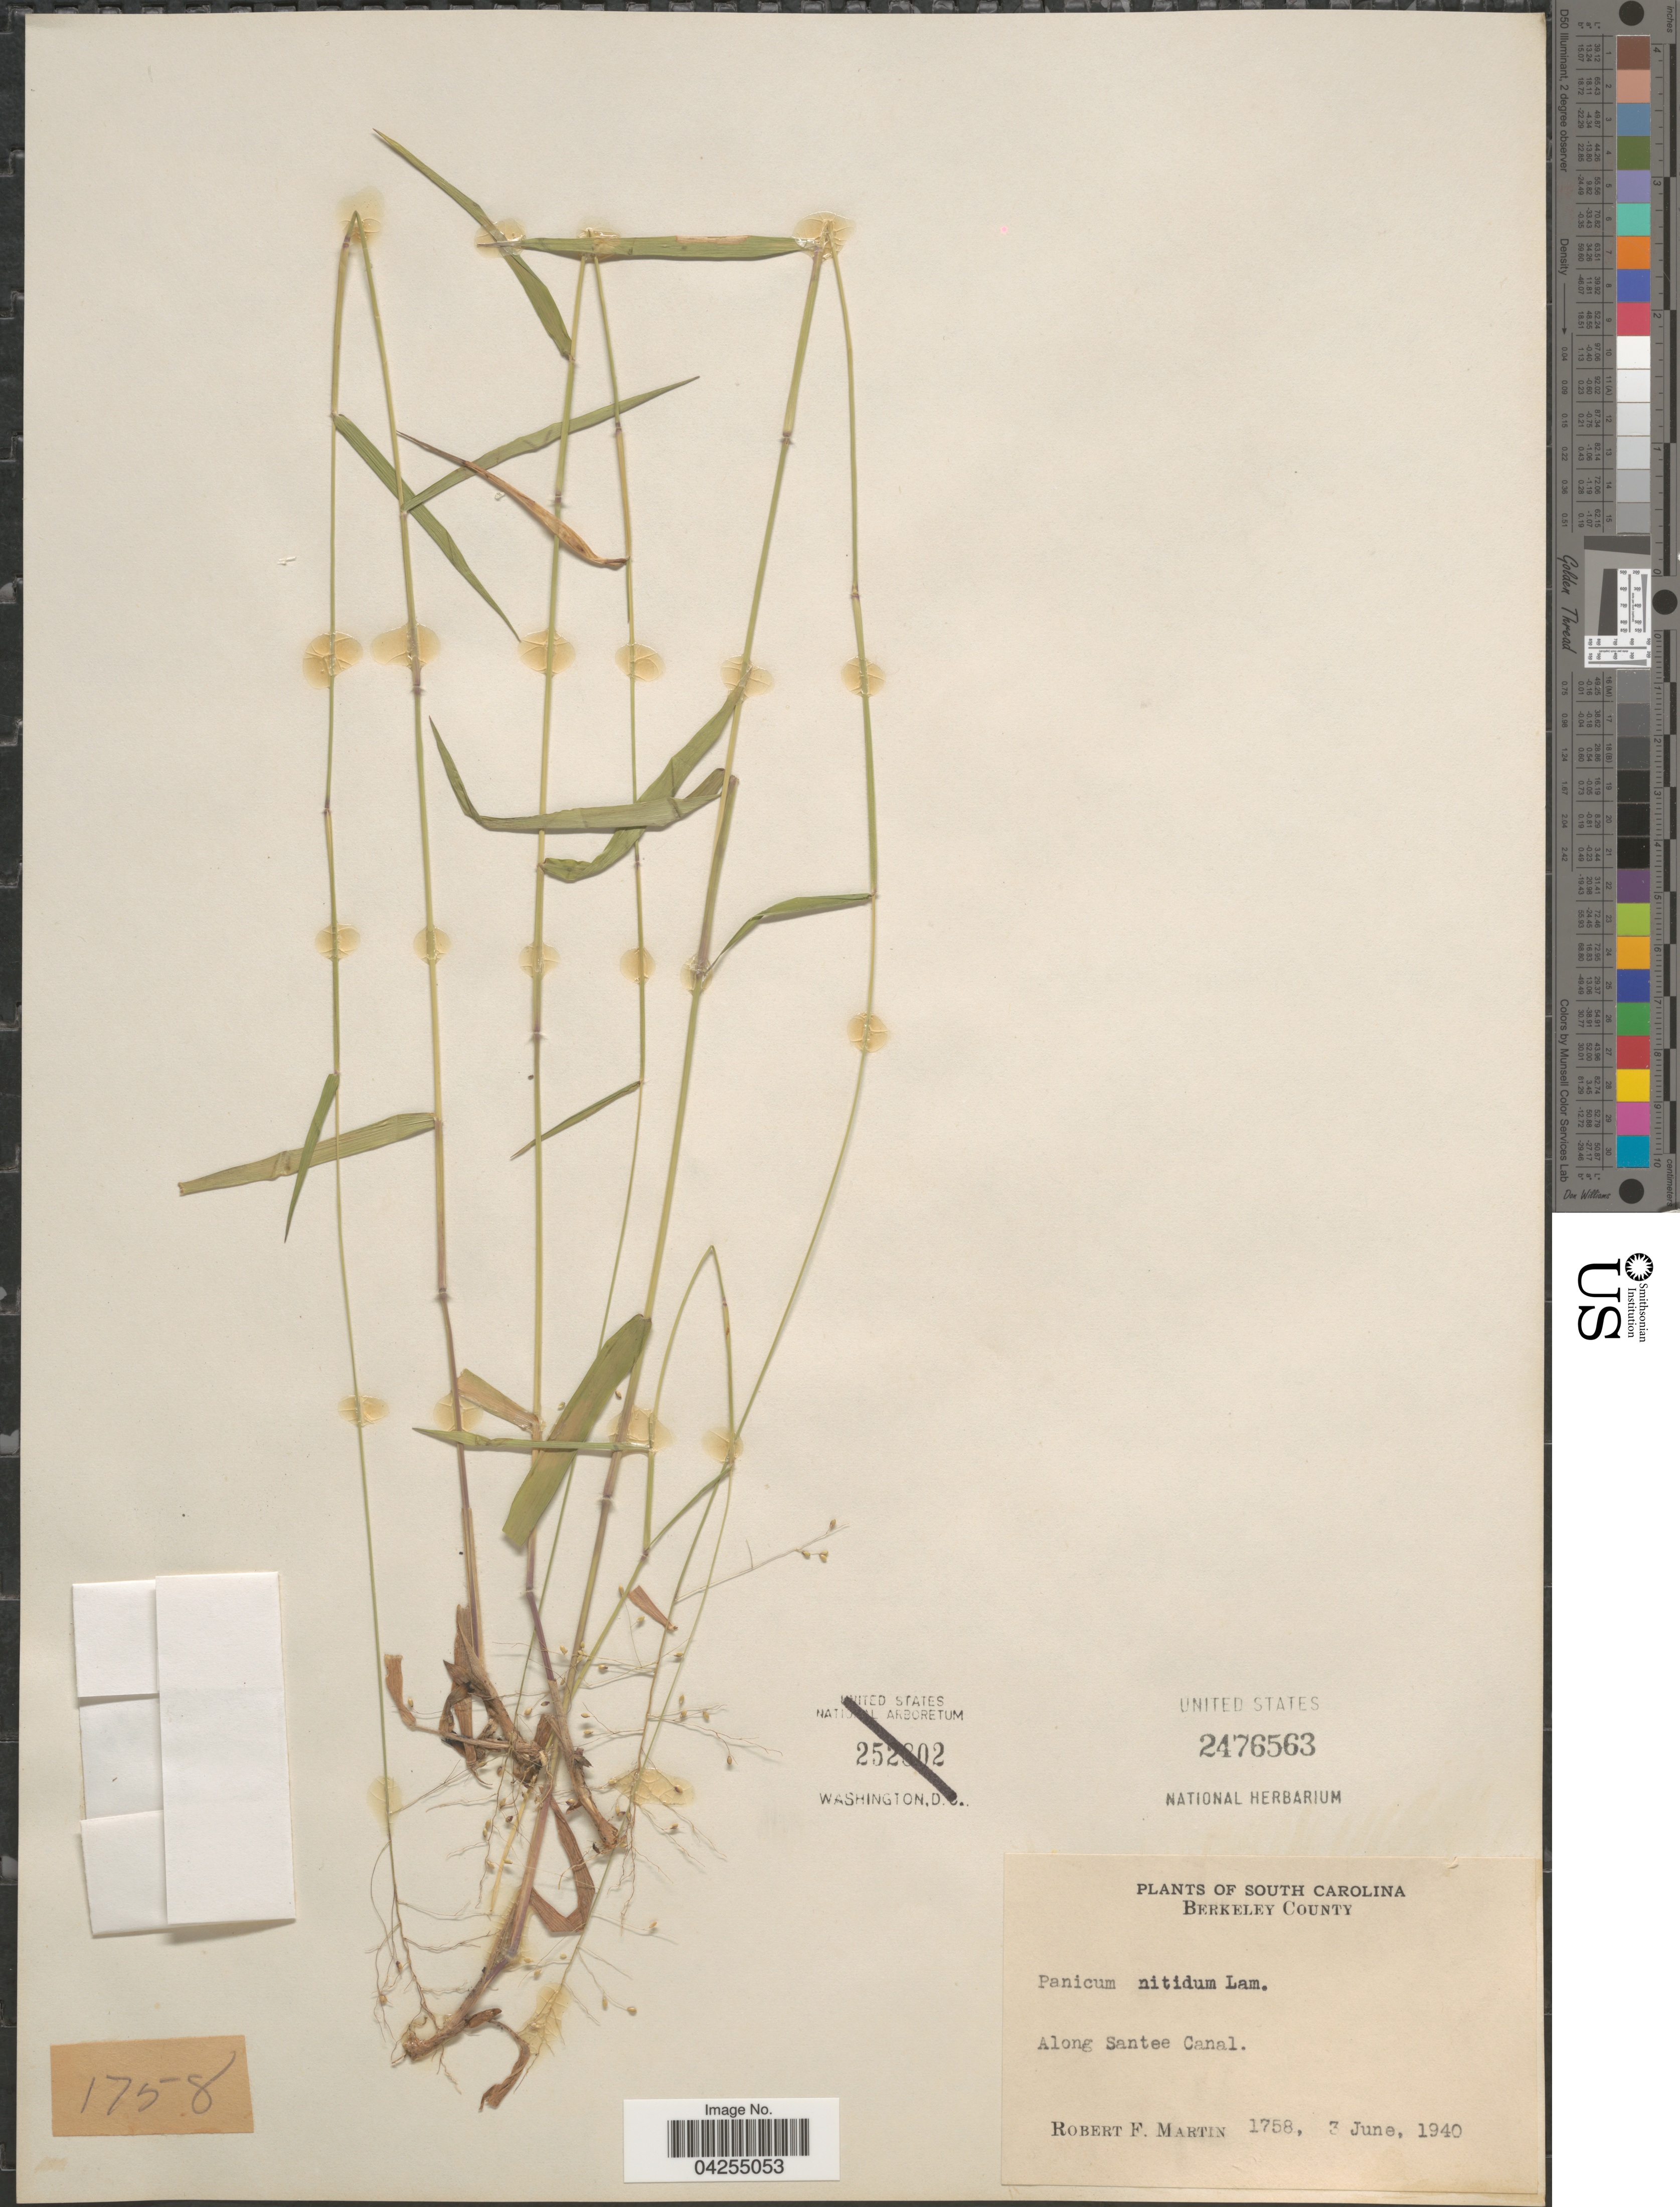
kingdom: Plantae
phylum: Tracheophyta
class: Liliopsida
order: Poales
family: Poaceae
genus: Dichanthelium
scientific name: Dichanthelium dichotomum var. dichotomum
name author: (L.) Gould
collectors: R. F. Martin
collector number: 1758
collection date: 1940-06-03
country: United States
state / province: South Carolina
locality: Berkeley County. Along Santee Canal.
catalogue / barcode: US 2476563